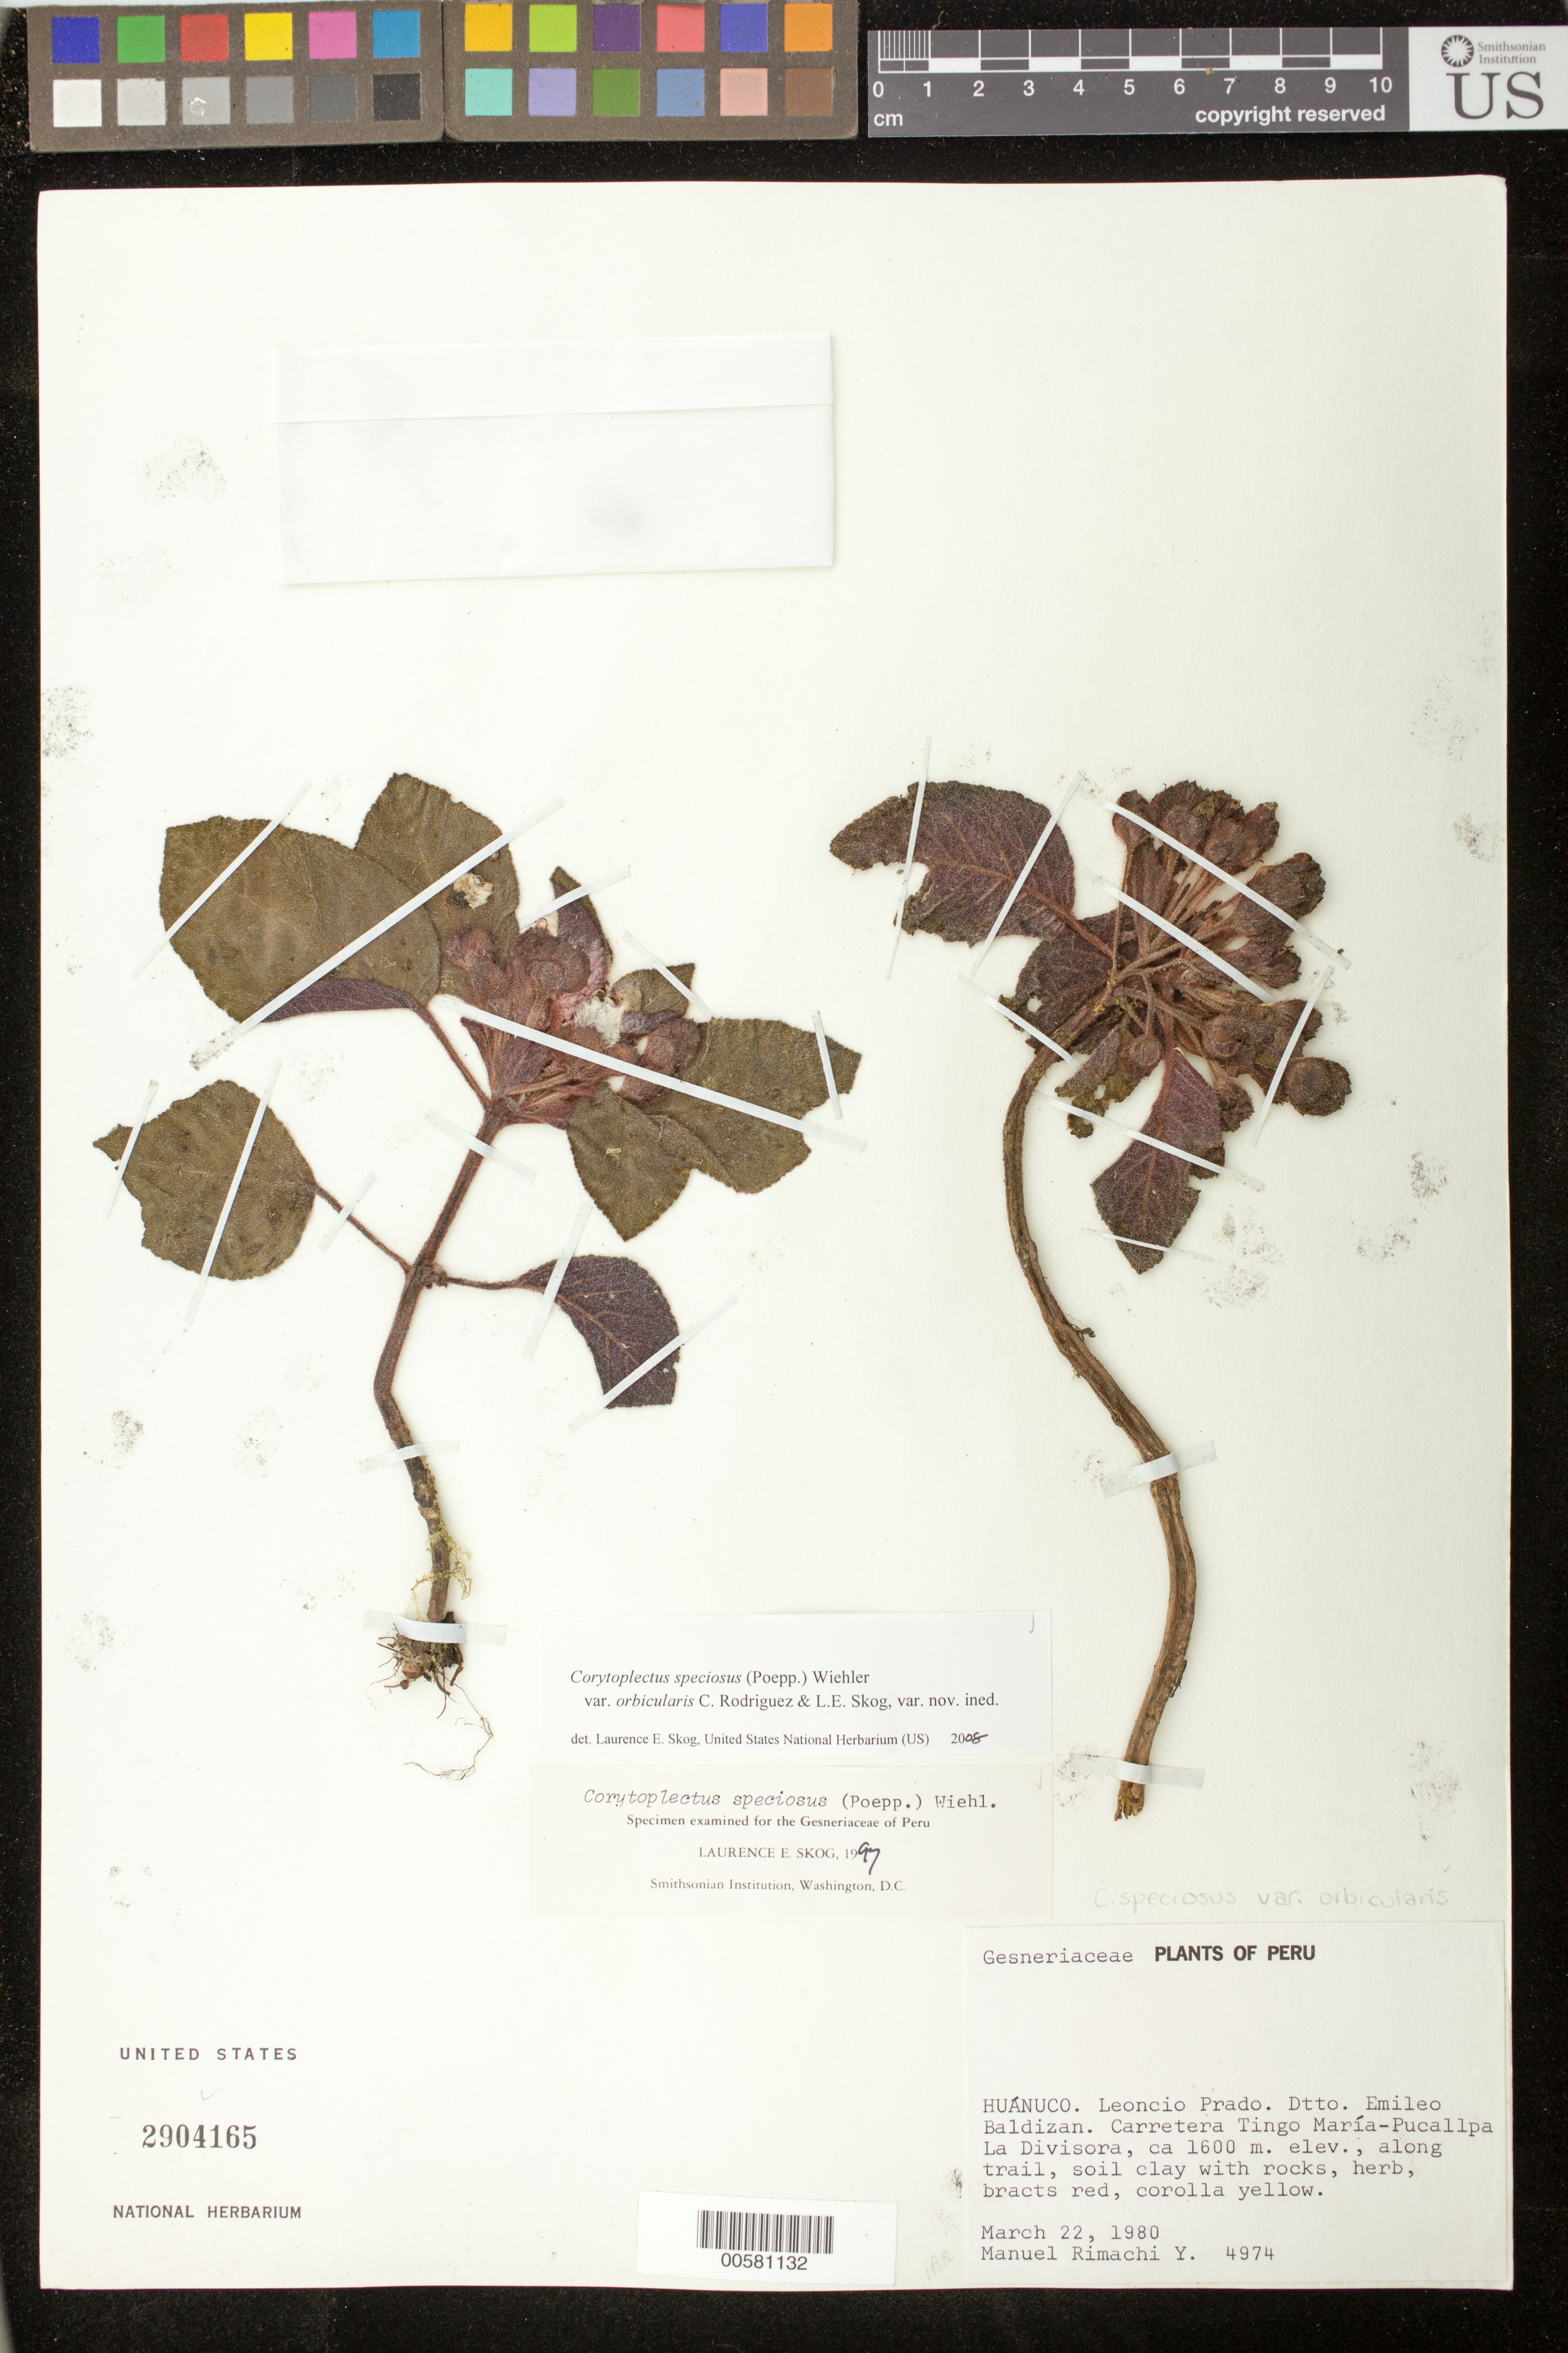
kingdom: Plantae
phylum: Tracheophyta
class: Magnoliopsida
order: Lamiales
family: Gesneriaceae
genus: Corytoplectus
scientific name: Corytoplectus speciosus var. orbicularis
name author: Rodr.-Flores & L.E. Skog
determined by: Skog, Laurence E.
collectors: M. Rimachi Y.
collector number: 4974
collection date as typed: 22 Mar 1980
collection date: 1980-03-22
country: Peru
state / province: Huánuco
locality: Leoncio Prado, Dtto. Emileo Baldizan; Carretera Tingo María - Pucallpa, La Divisora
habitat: along trail, soil clay with rocks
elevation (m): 1600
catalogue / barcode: US 2904165